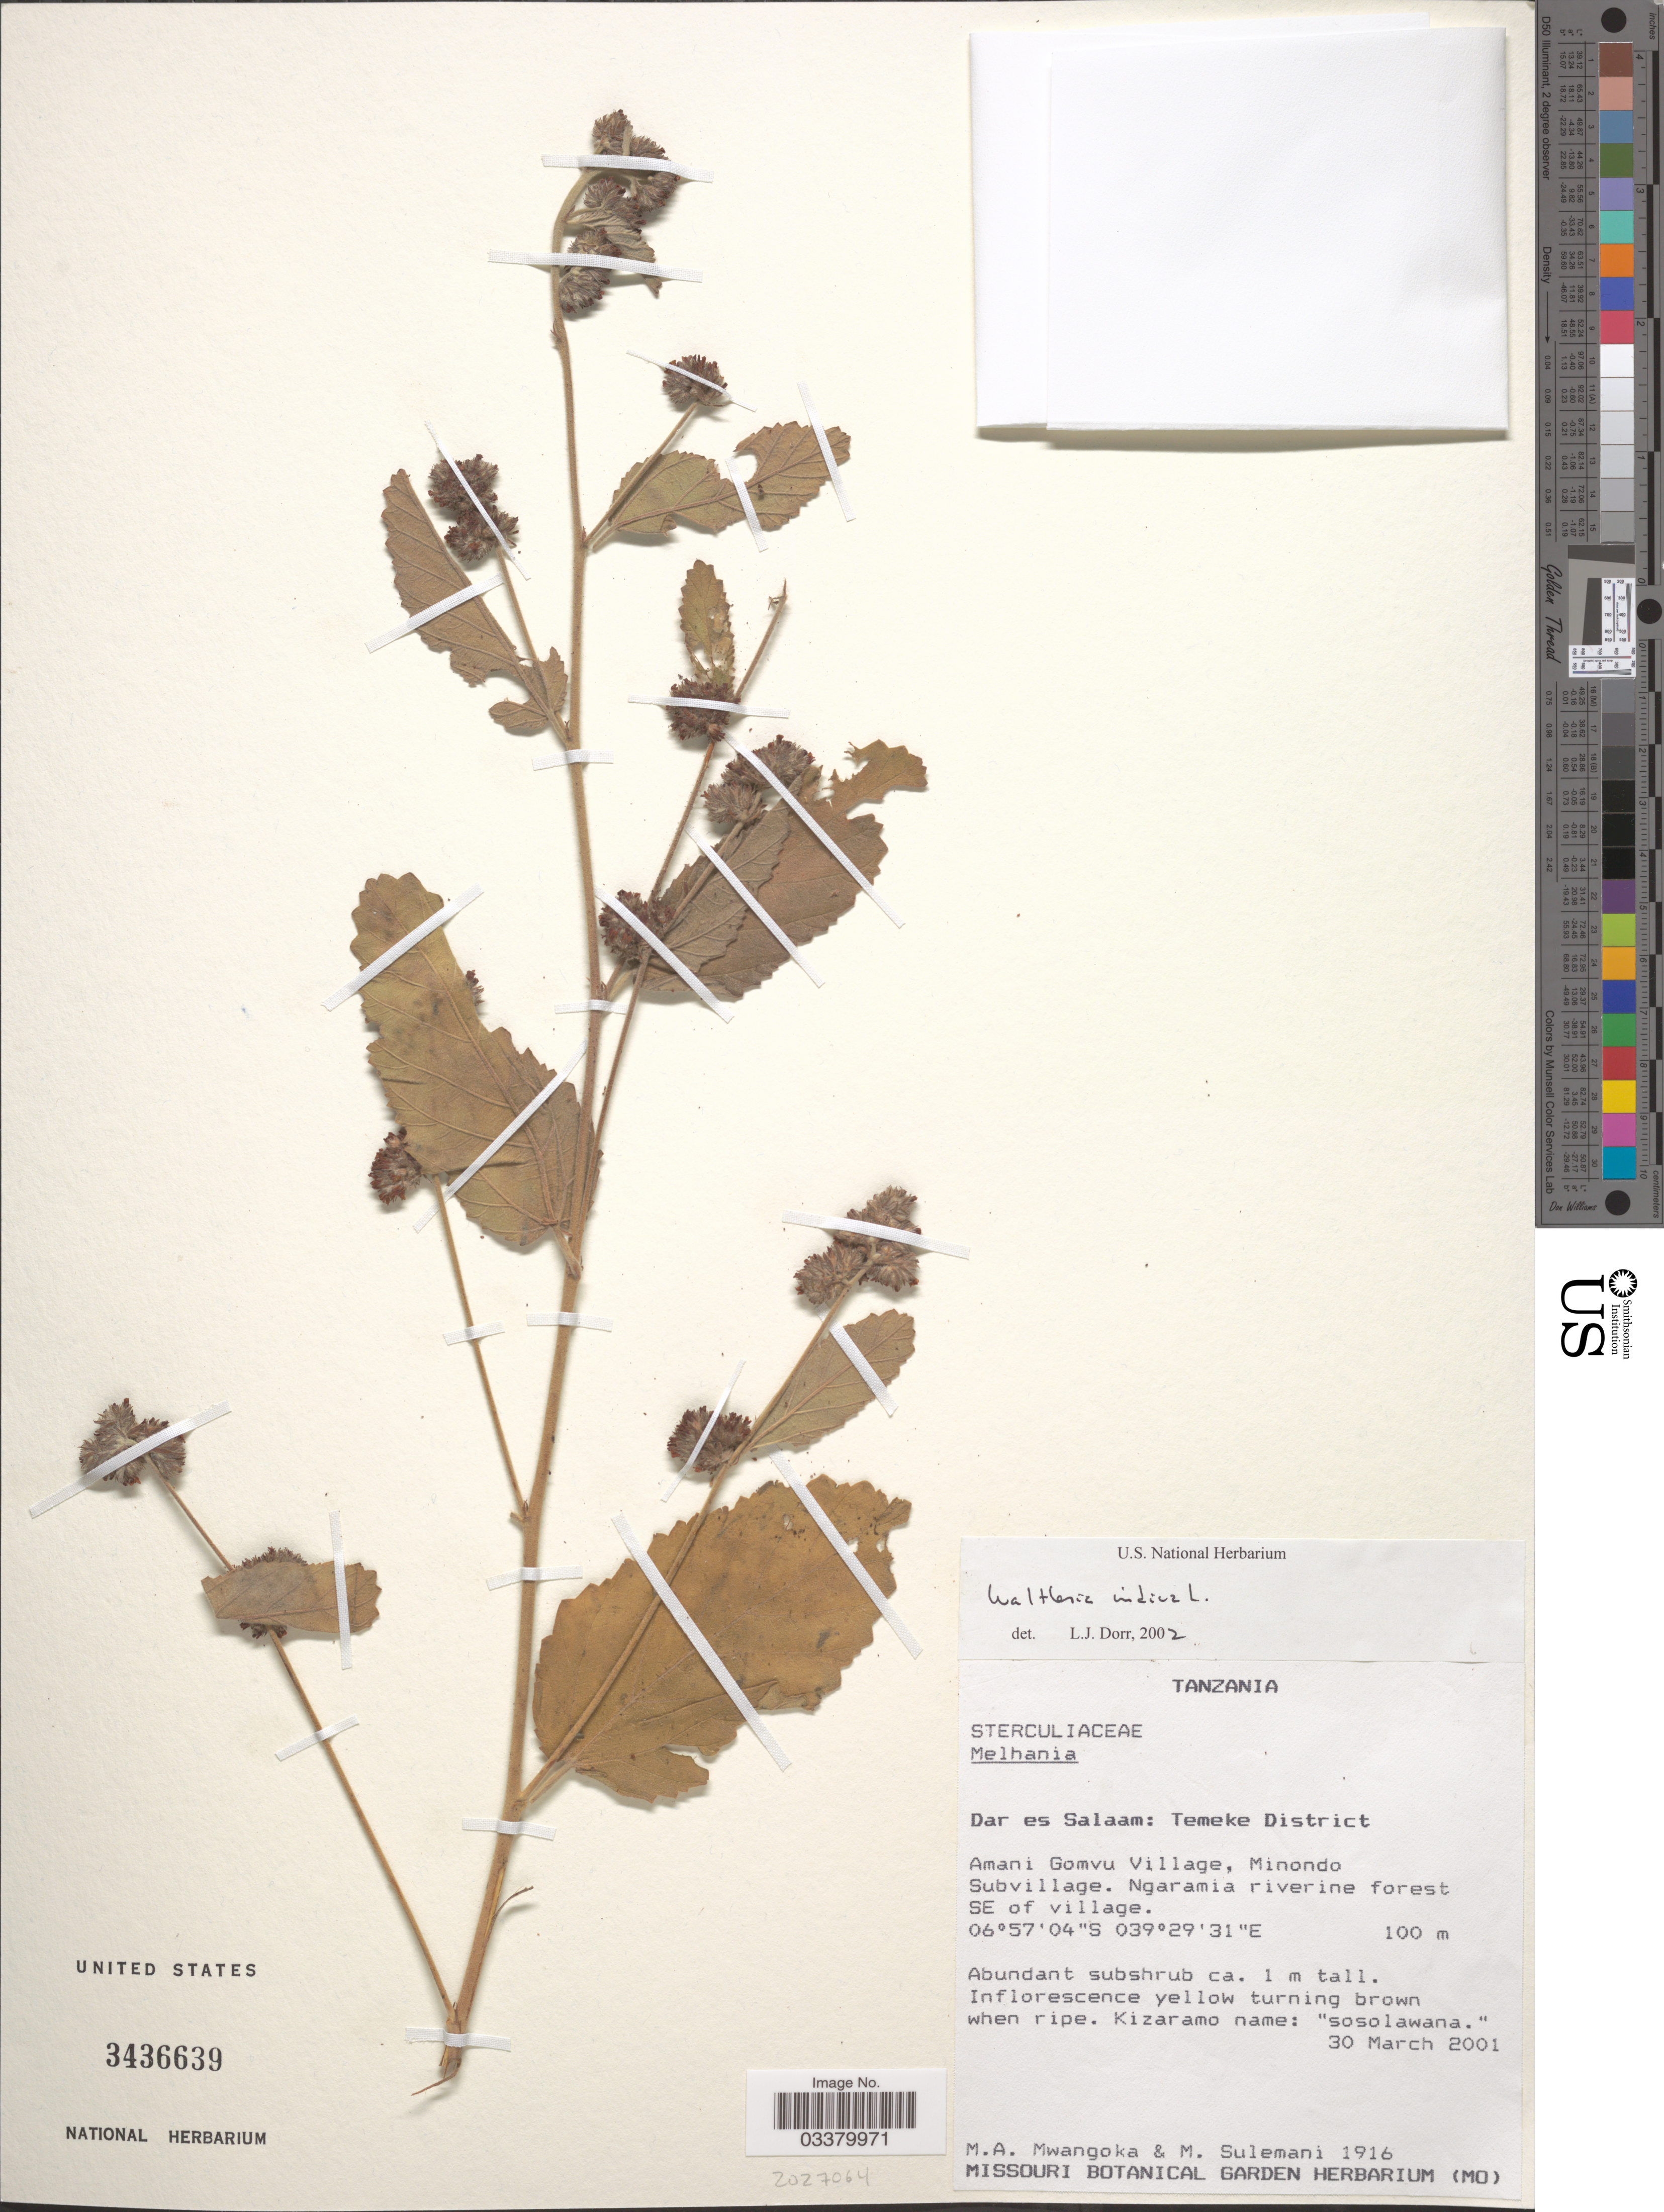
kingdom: Plantae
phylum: Tracheophyta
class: Magnoliopsida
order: Malvales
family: Malvaceae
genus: Waltheria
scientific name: Waltheria indica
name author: L.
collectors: M. A. Mwangoka & M. Sulemani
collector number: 1916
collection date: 2001-03-30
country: Tanzania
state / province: Dar es Salaam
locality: Temeke District. Amani Gomvu Village, Minondo Subvillage. Ngaramia riverine forest SE of village.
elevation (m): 100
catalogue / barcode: US 3436639